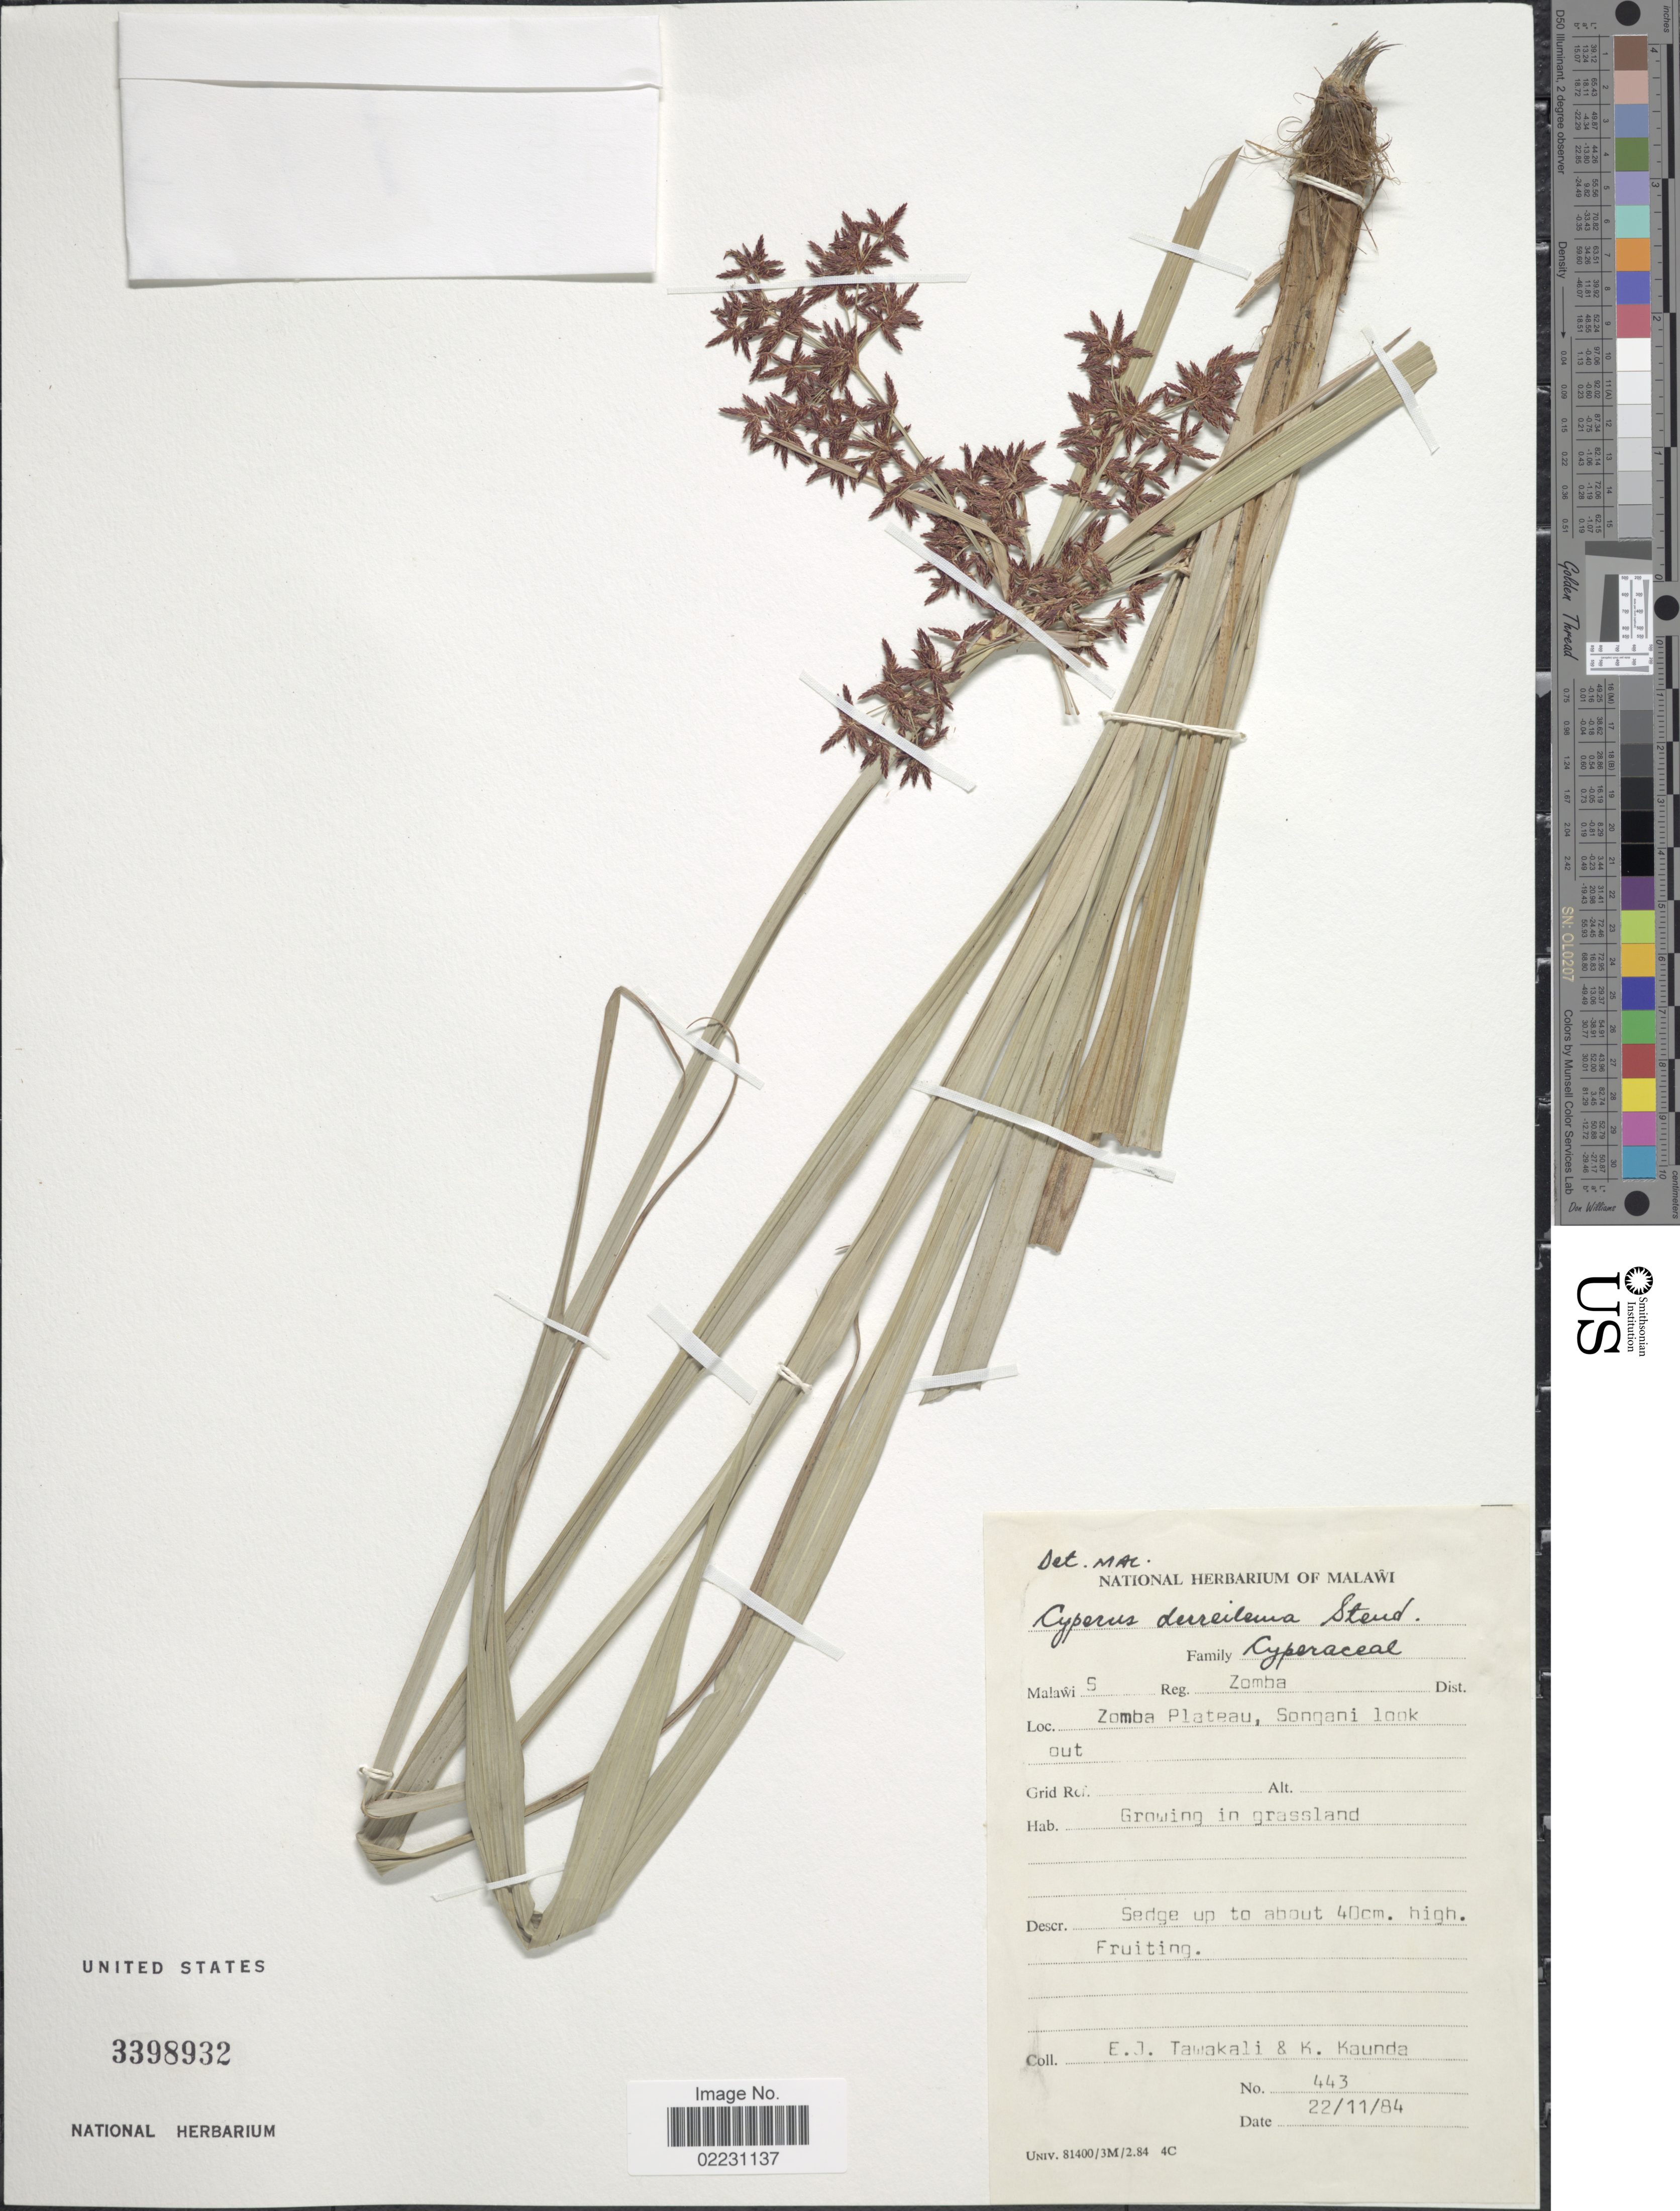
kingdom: Plantae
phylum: Tracheophyta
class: Liliopsida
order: Poales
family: Cyperaceae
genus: Cyperus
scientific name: Cyperus derreilema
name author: Steud.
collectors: E. Tawakali & K. Kaunda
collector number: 443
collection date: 1984-11-22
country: Malawi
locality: Malawi S Reg. Zomba Dist. Zomba Plateau , Songani lookout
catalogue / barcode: US 3398932